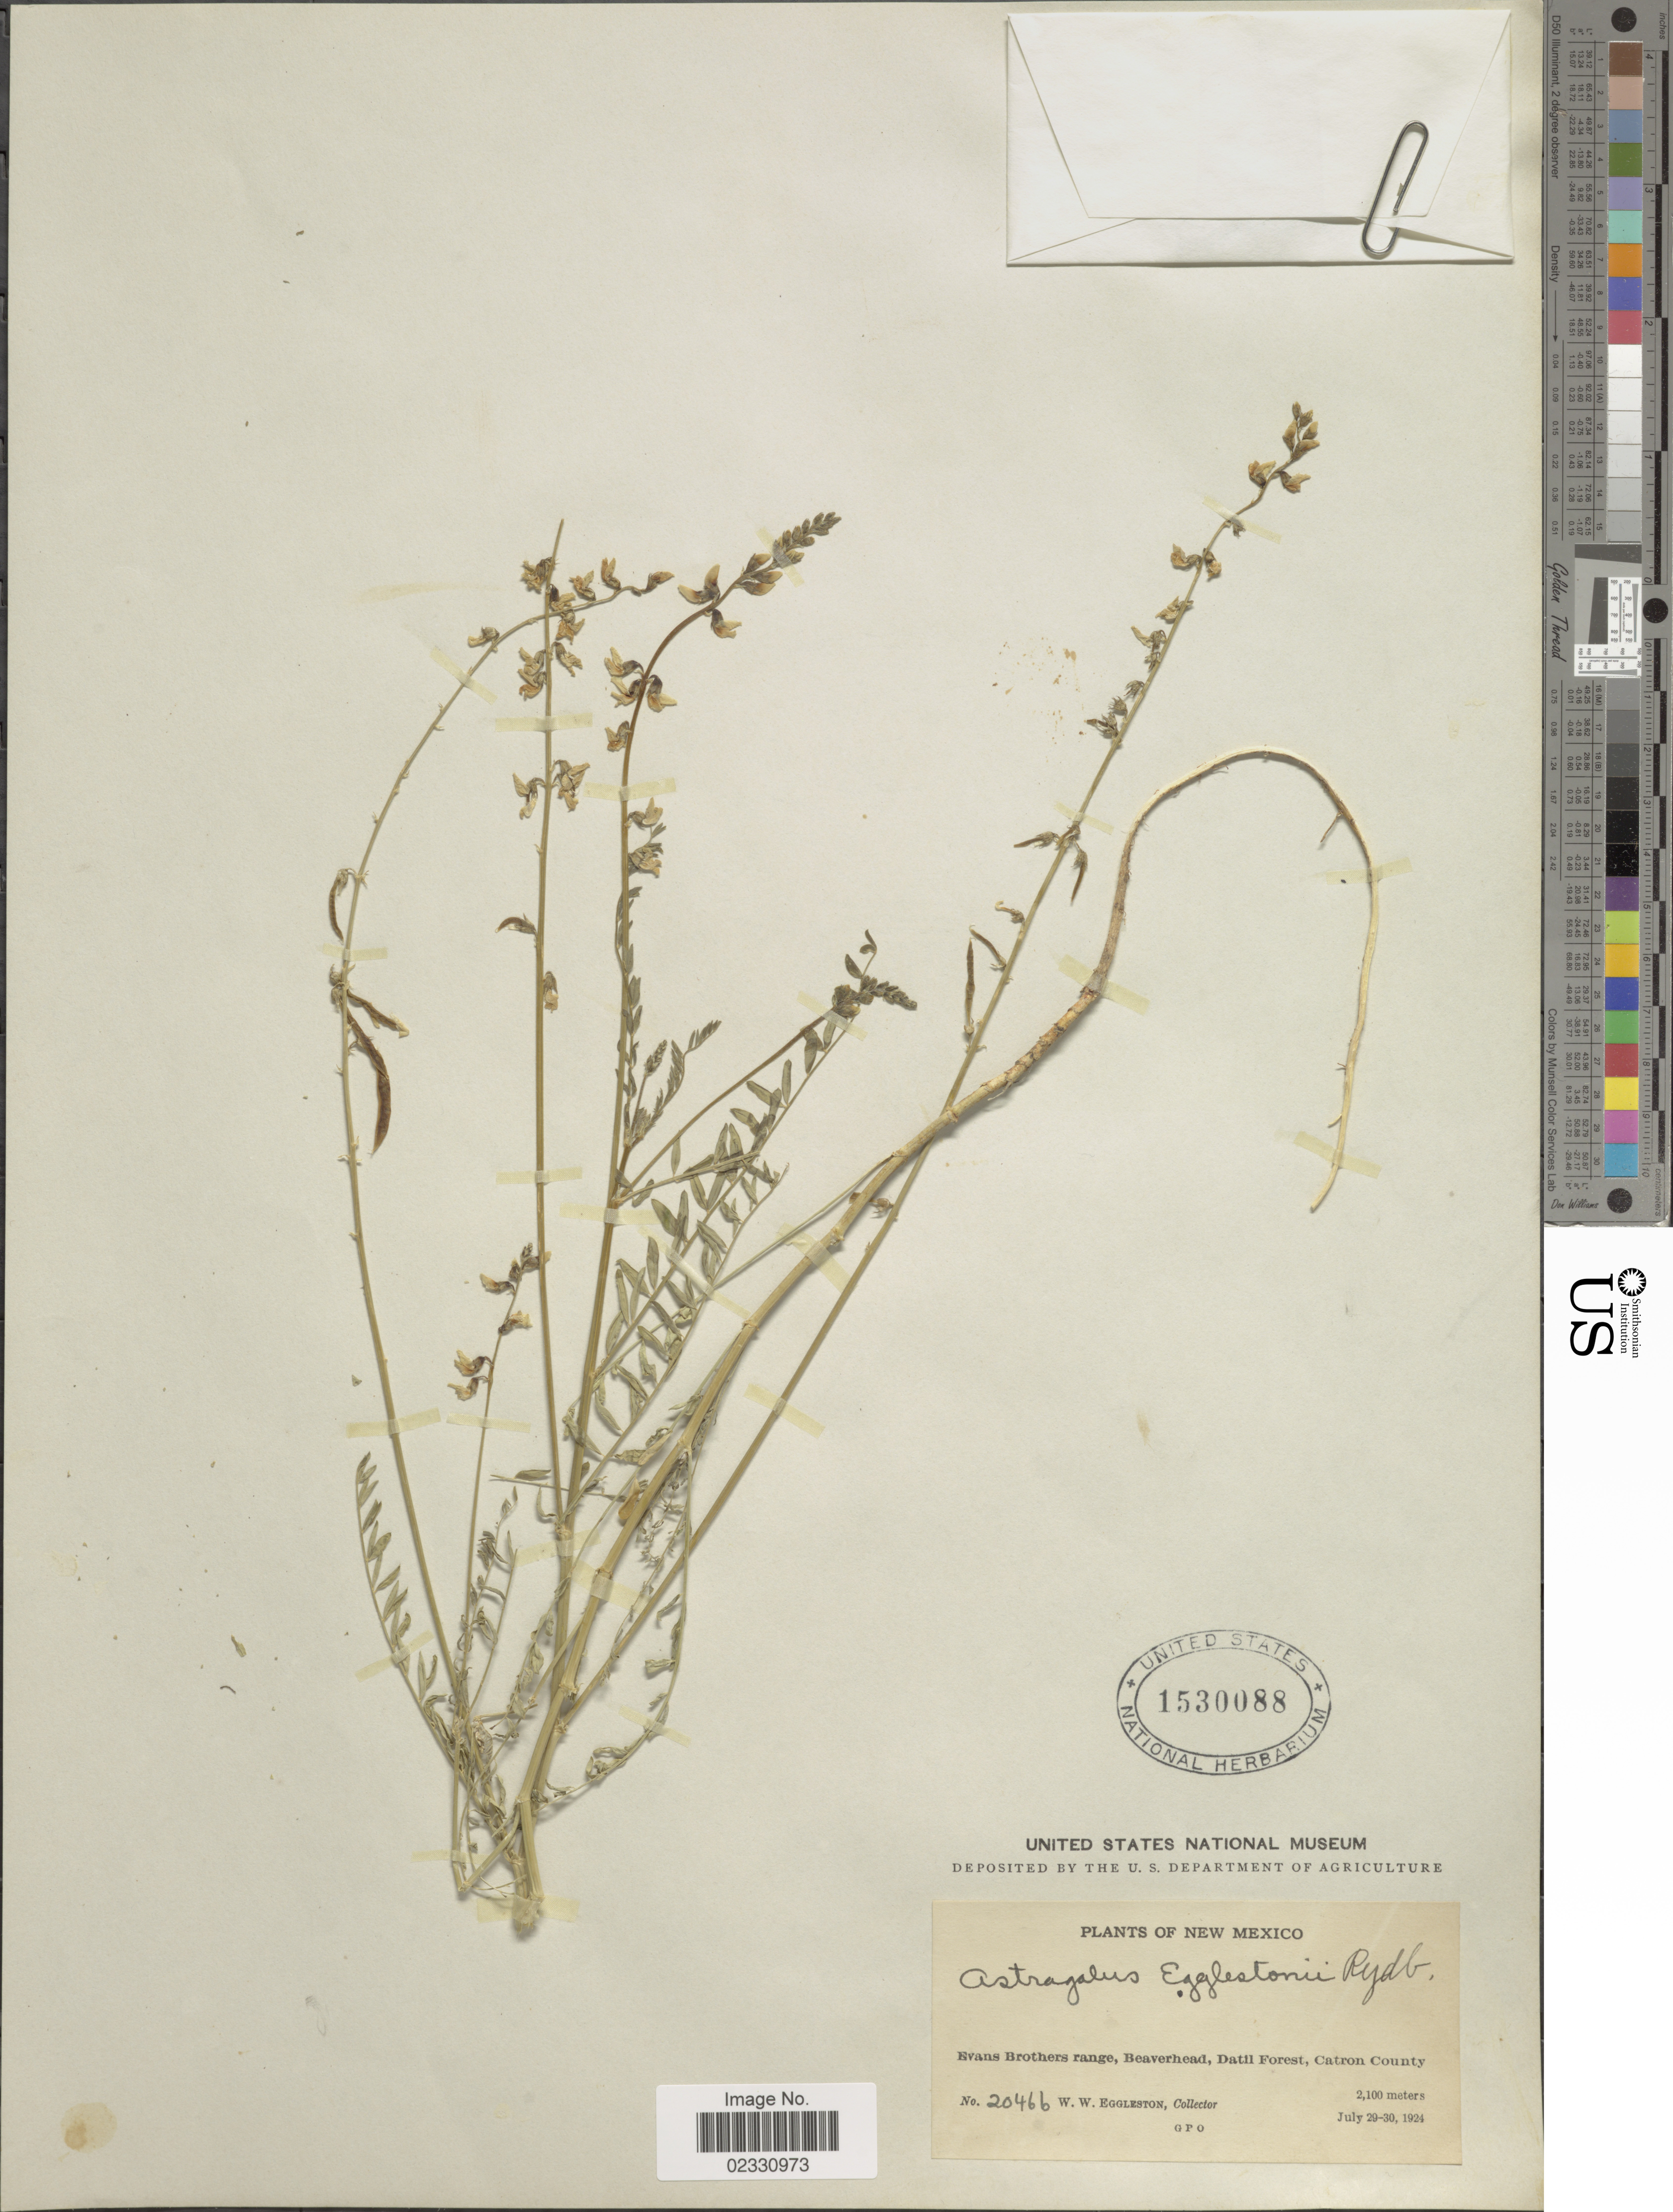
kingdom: Plantae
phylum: Tracheophyta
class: Magnoliopsida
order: Fabales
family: Fabaceae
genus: Astragalus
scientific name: Astragalus egglestonii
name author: (Rydb.) Kearney & Peebles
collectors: W. W. Eggleston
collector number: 20466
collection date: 1924-07-29/1924-07-30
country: United States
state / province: New Mexico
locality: Evans Brothers range, Beaverhead, Datil Forest, Catron County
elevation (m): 2100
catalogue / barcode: US 1530088